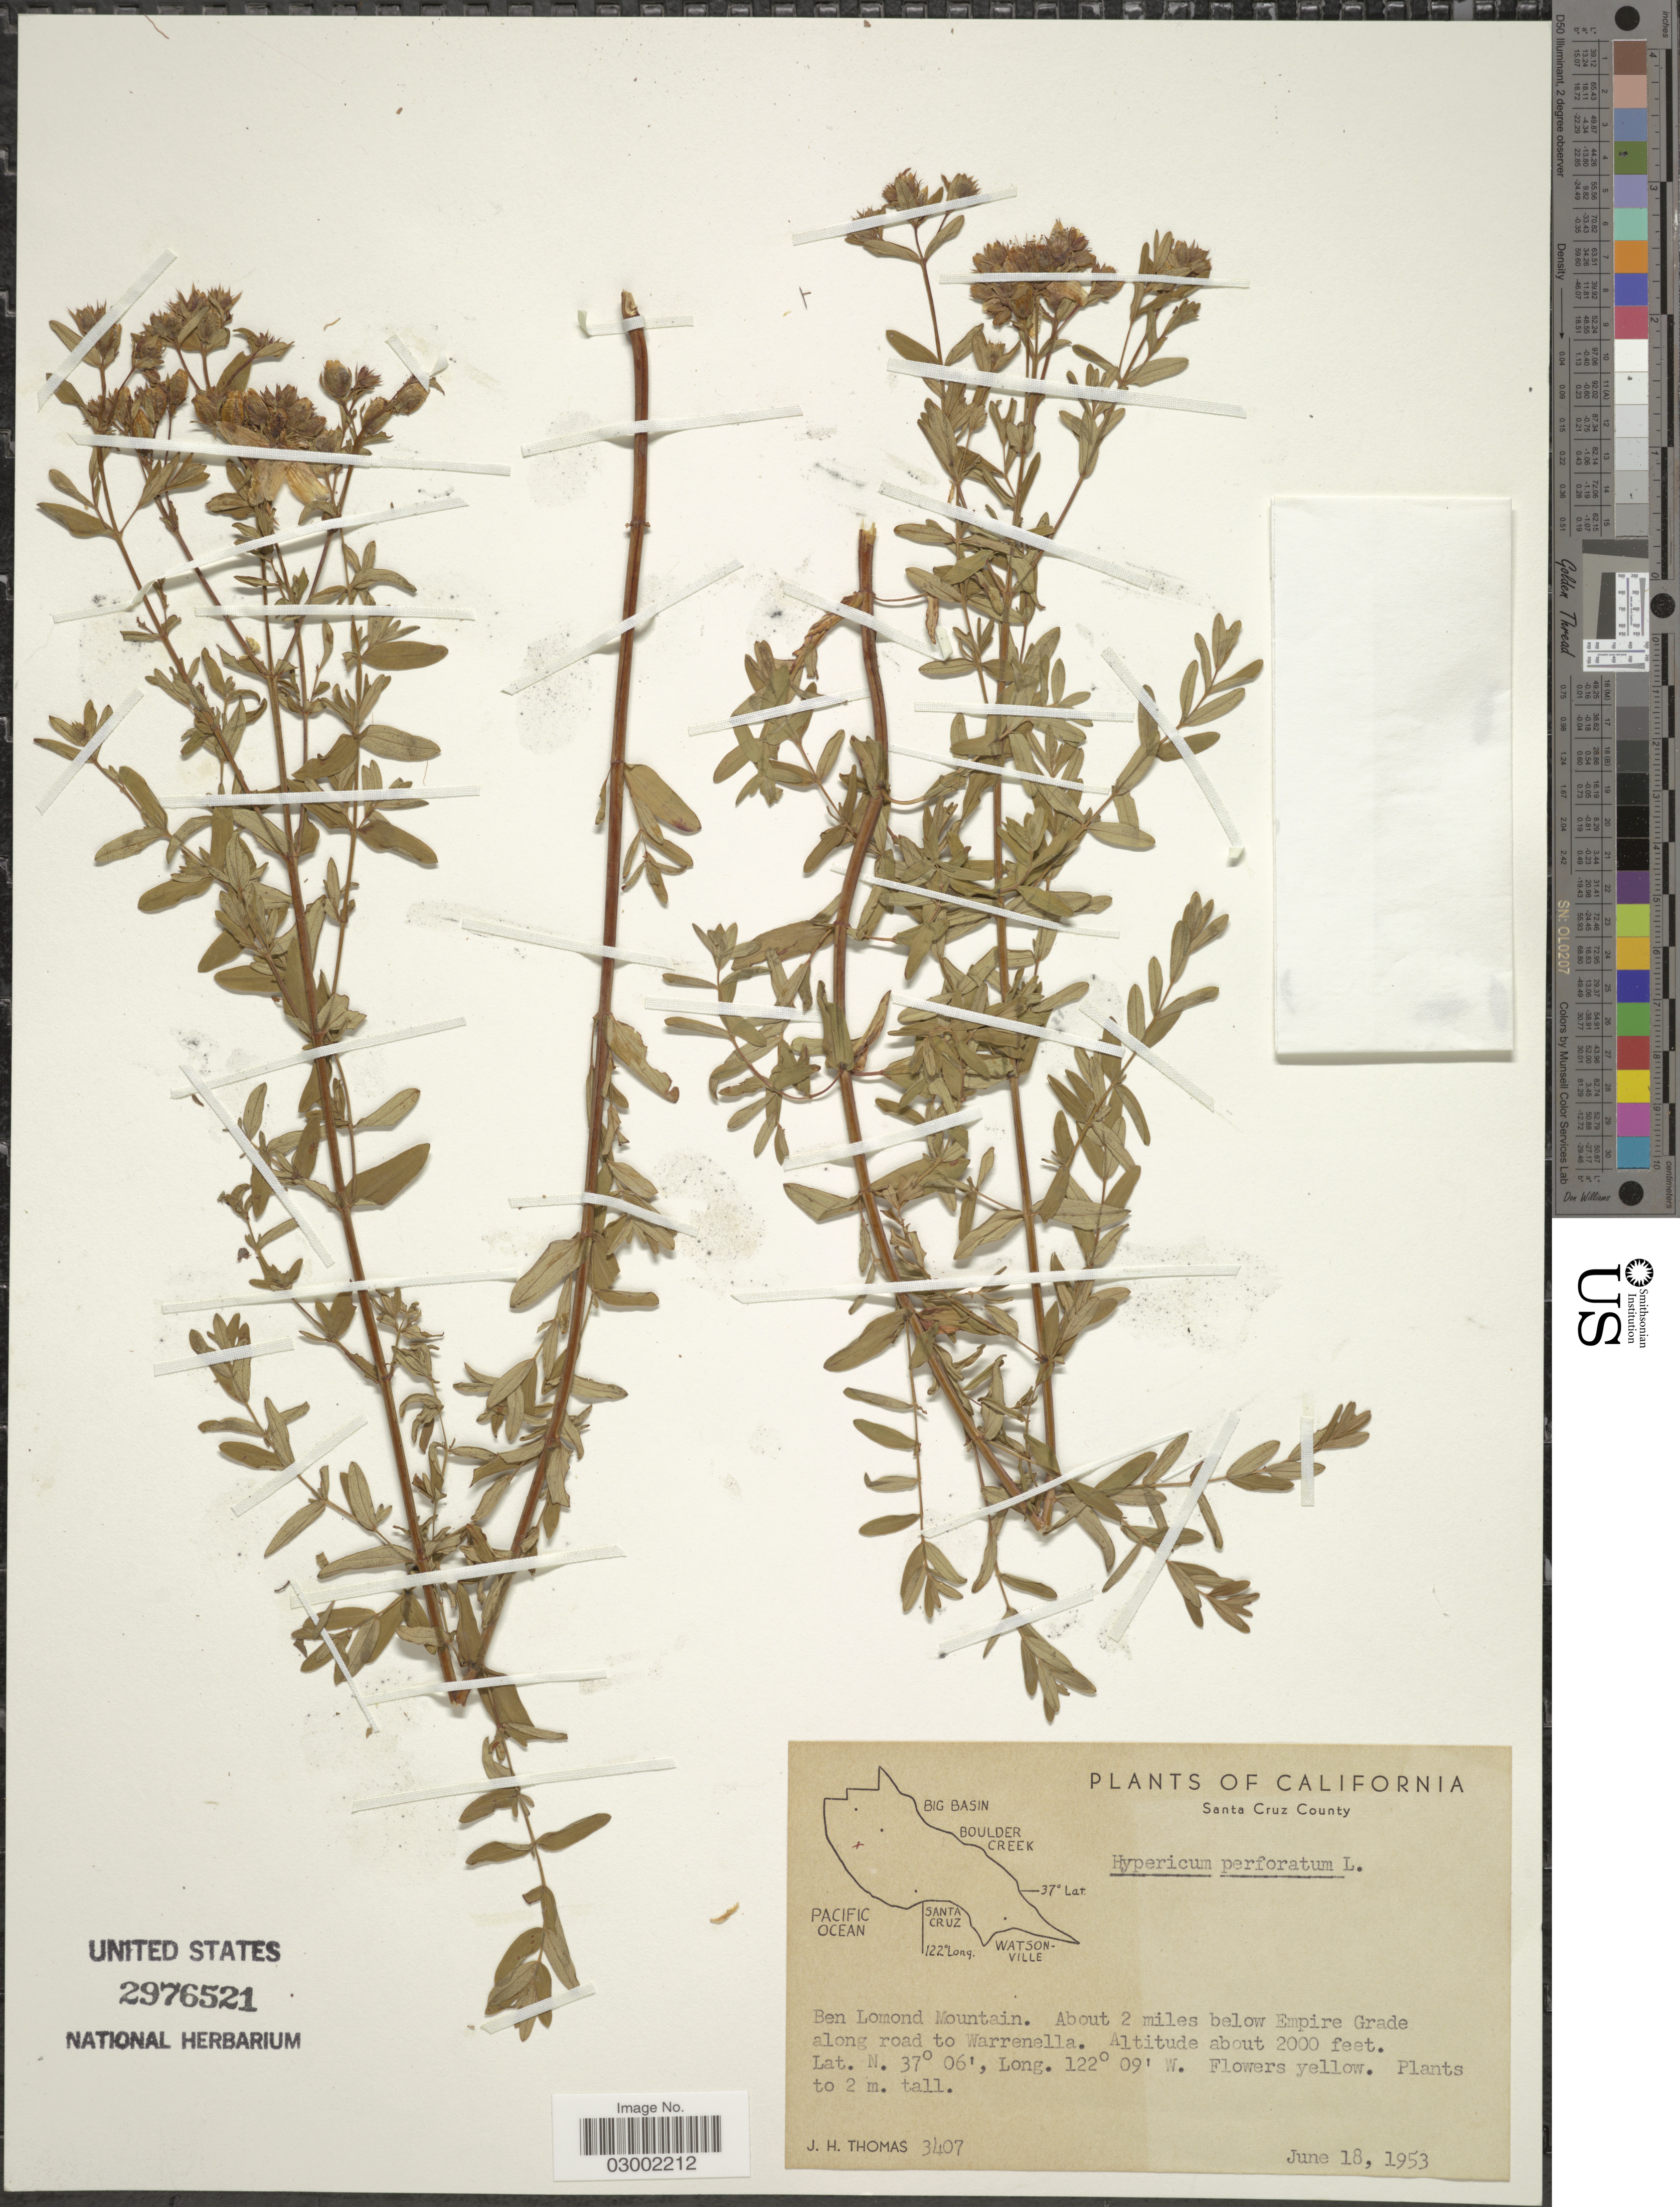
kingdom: Plantae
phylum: Tracheophyta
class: Magnoliopsida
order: Malpighiales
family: Hypericaceae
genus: Hypericum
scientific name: Hypericum perforatum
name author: L.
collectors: J. H. Thomas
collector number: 3407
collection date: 1953-06-18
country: United States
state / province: California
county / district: Santa Cruz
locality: Santa Cruz County. Ben Lomond Mountain. About 2 miles below Empire Grade along road to Warrenella.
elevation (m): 610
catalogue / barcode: US 2976521